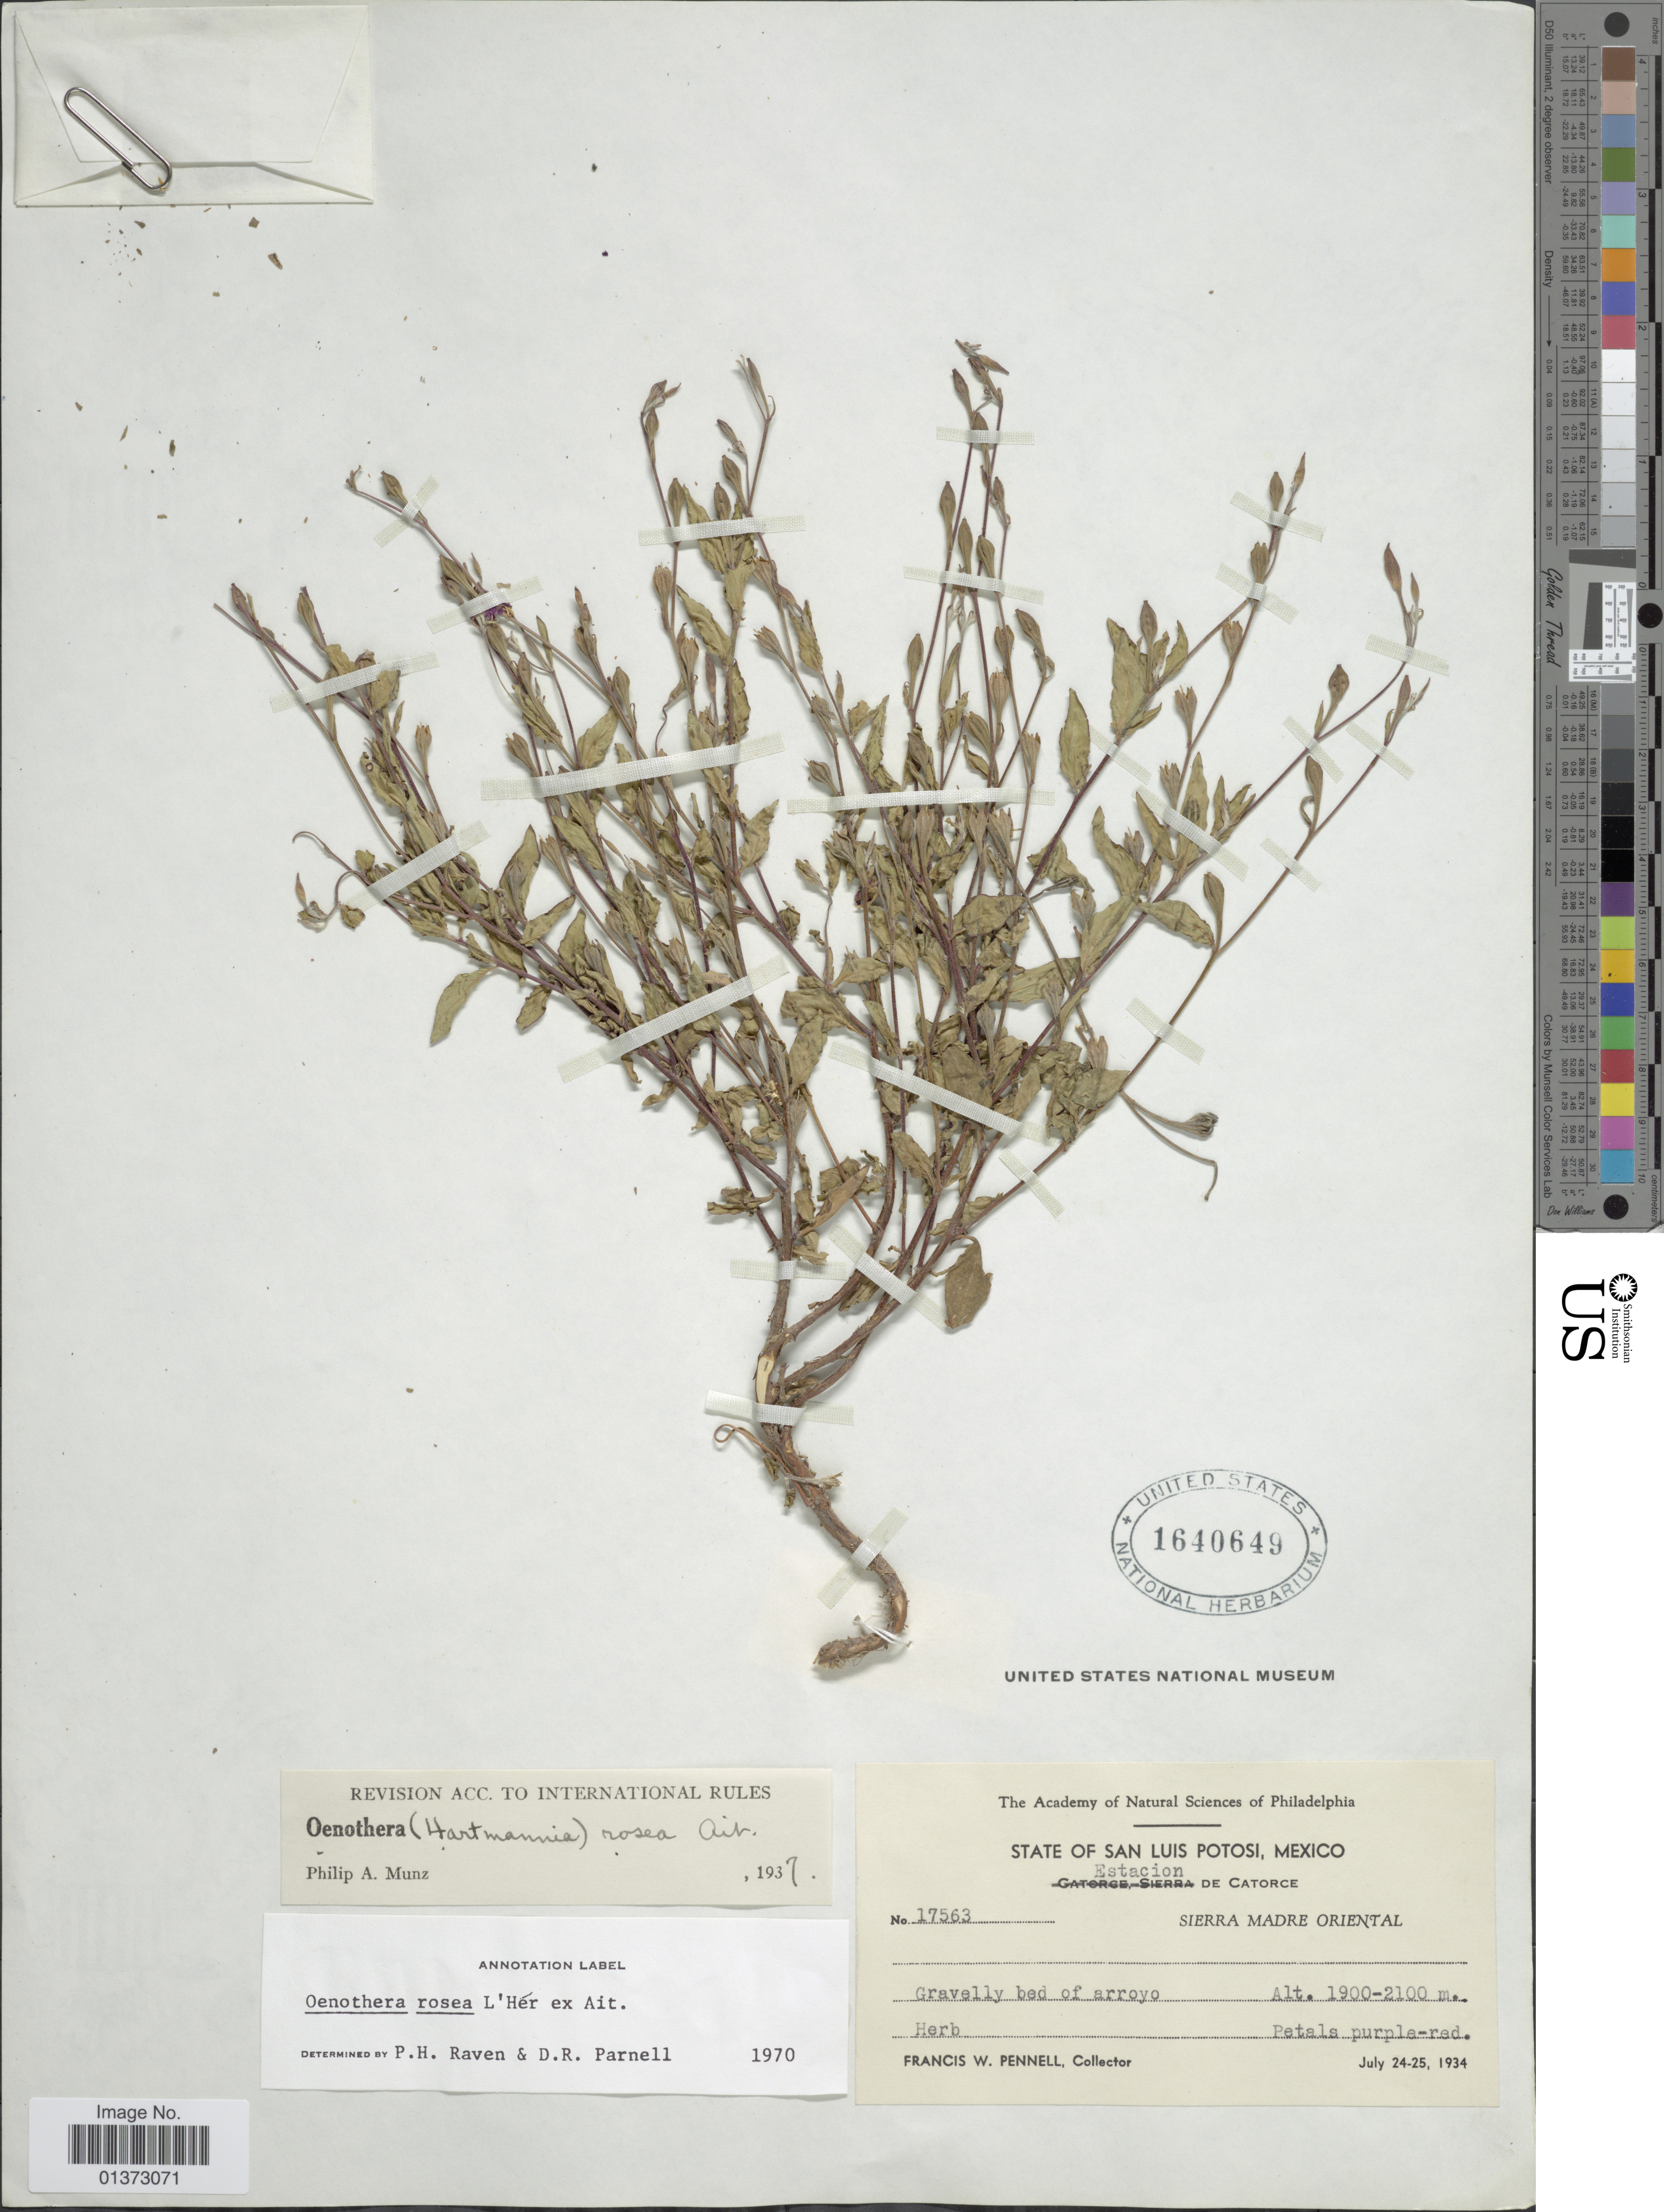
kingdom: Plantae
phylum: Tracheophyta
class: Magnoliopsida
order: Myrtales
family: Onagraceae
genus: Oenothera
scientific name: Oenothera rosea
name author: L'Hér. ex Aiton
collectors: F. W. Pennell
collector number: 17563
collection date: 1934-07-24/1934-07-25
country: Mexico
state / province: San Luis Potosí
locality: Estacion de Catorce, Sierra Madre Occidental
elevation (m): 1900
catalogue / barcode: US 1640649